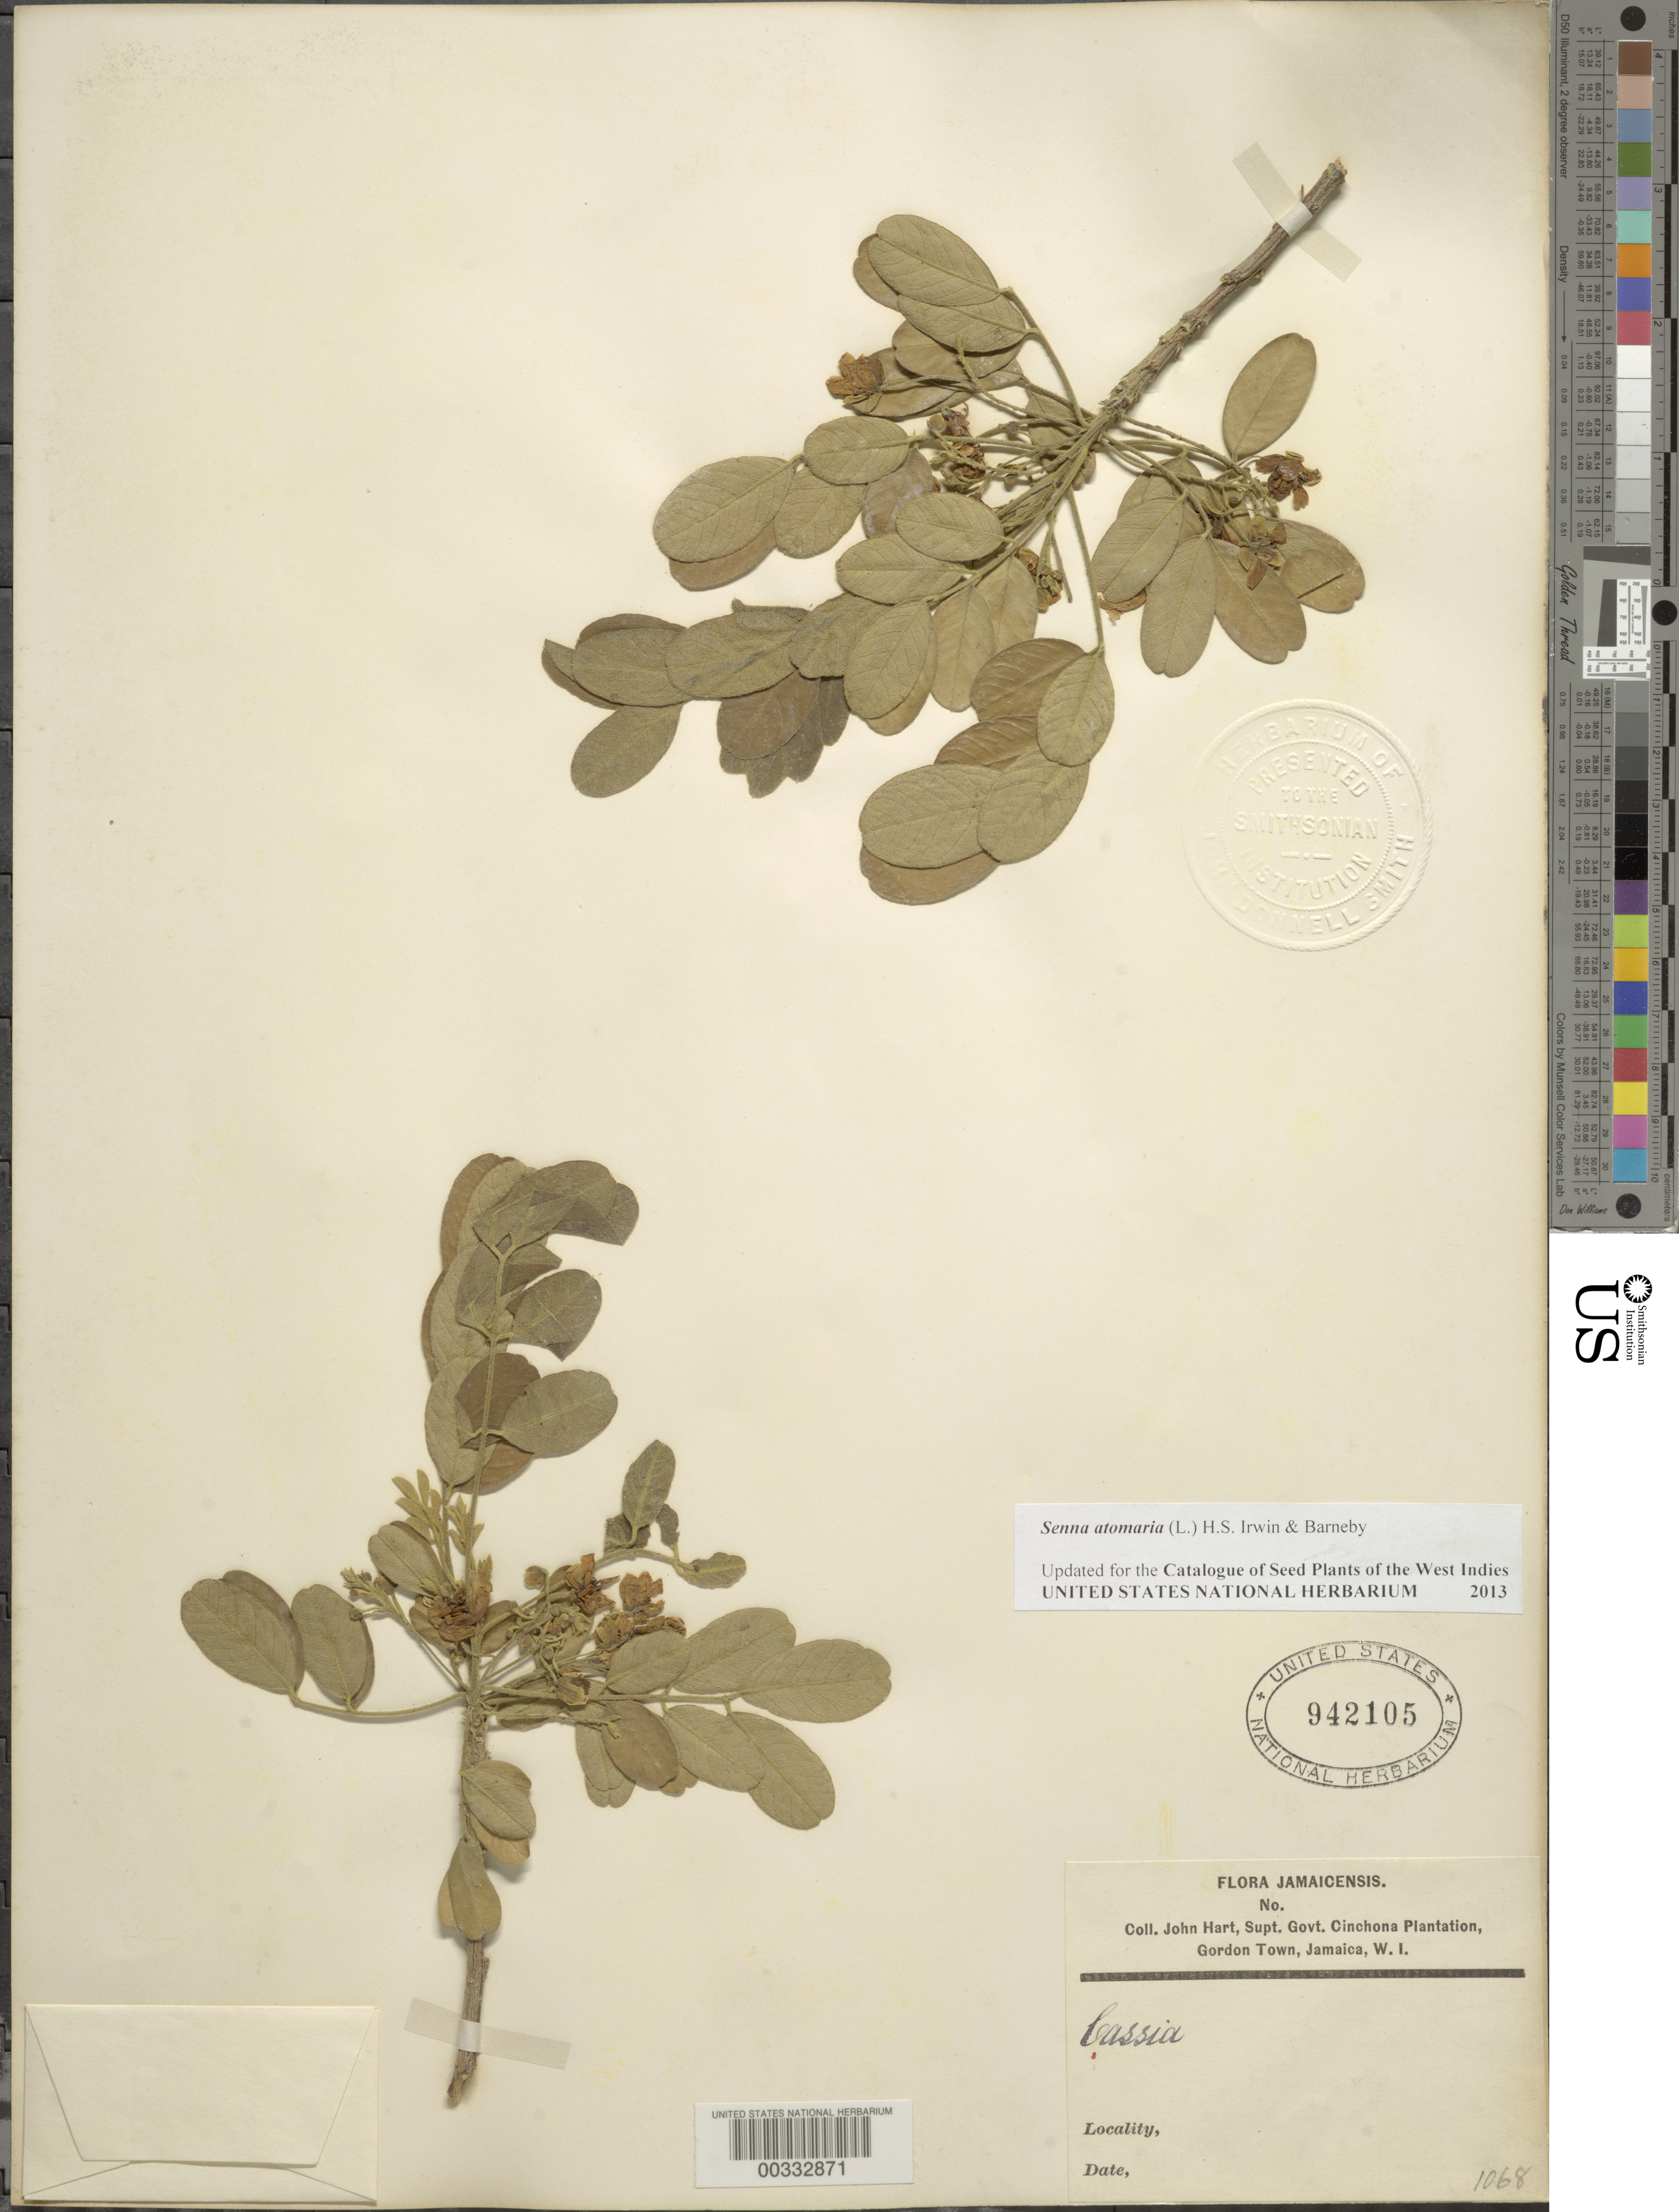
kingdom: Plantae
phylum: Tracheophyta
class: Magnoliopsida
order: Fabales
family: Fabaceae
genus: Senna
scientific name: Senna atomaria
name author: (L.) H.S. Irwin & Barneby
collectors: J. Hart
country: Jamaica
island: Jamaica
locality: Cinchona Plantation, Gordon Town.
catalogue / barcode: US 942105